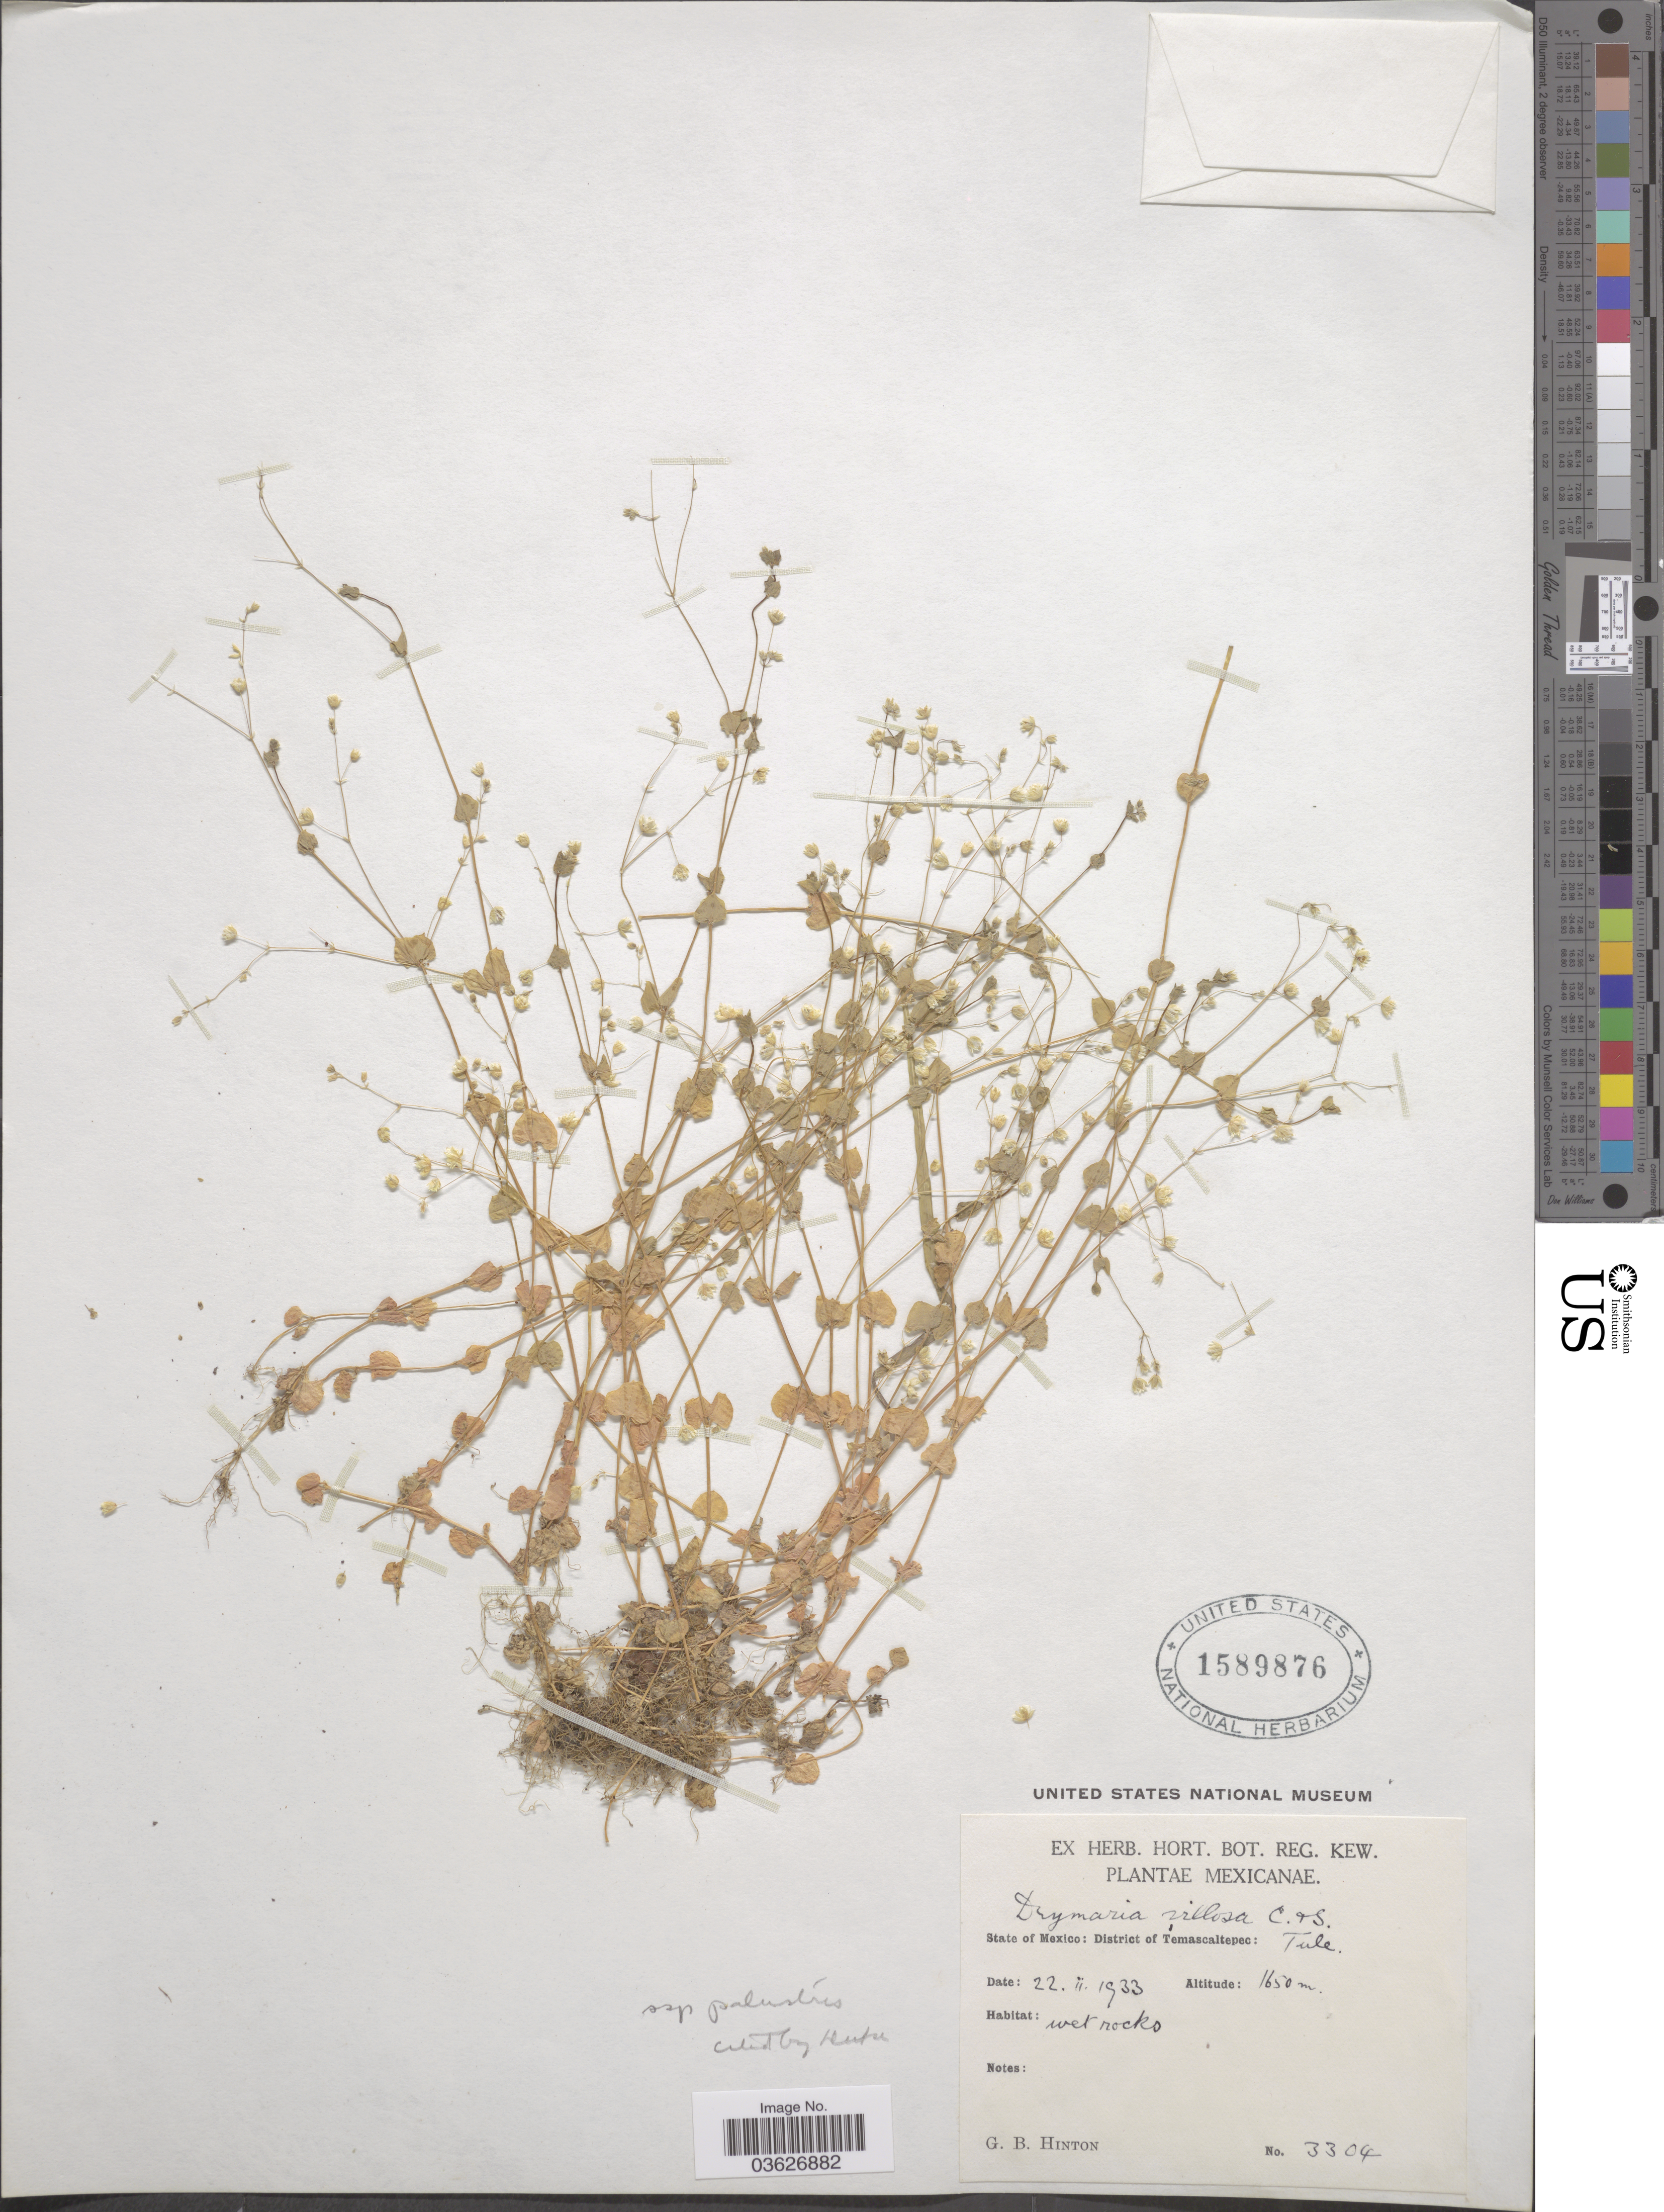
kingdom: Plantae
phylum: Tracheophyta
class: Magnoliopsida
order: Caryophyllales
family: Caryophyllaceae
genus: Drymaria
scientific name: Drymaria villosa subsp. palustris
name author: (Cham. & Schltdl.) J.A. Duke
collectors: G. B. Hinton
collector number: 3304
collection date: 1933-02-22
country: Mexico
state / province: México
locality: District of Temascaltepec: Tule.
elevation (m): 1650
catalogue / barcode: US 1589876